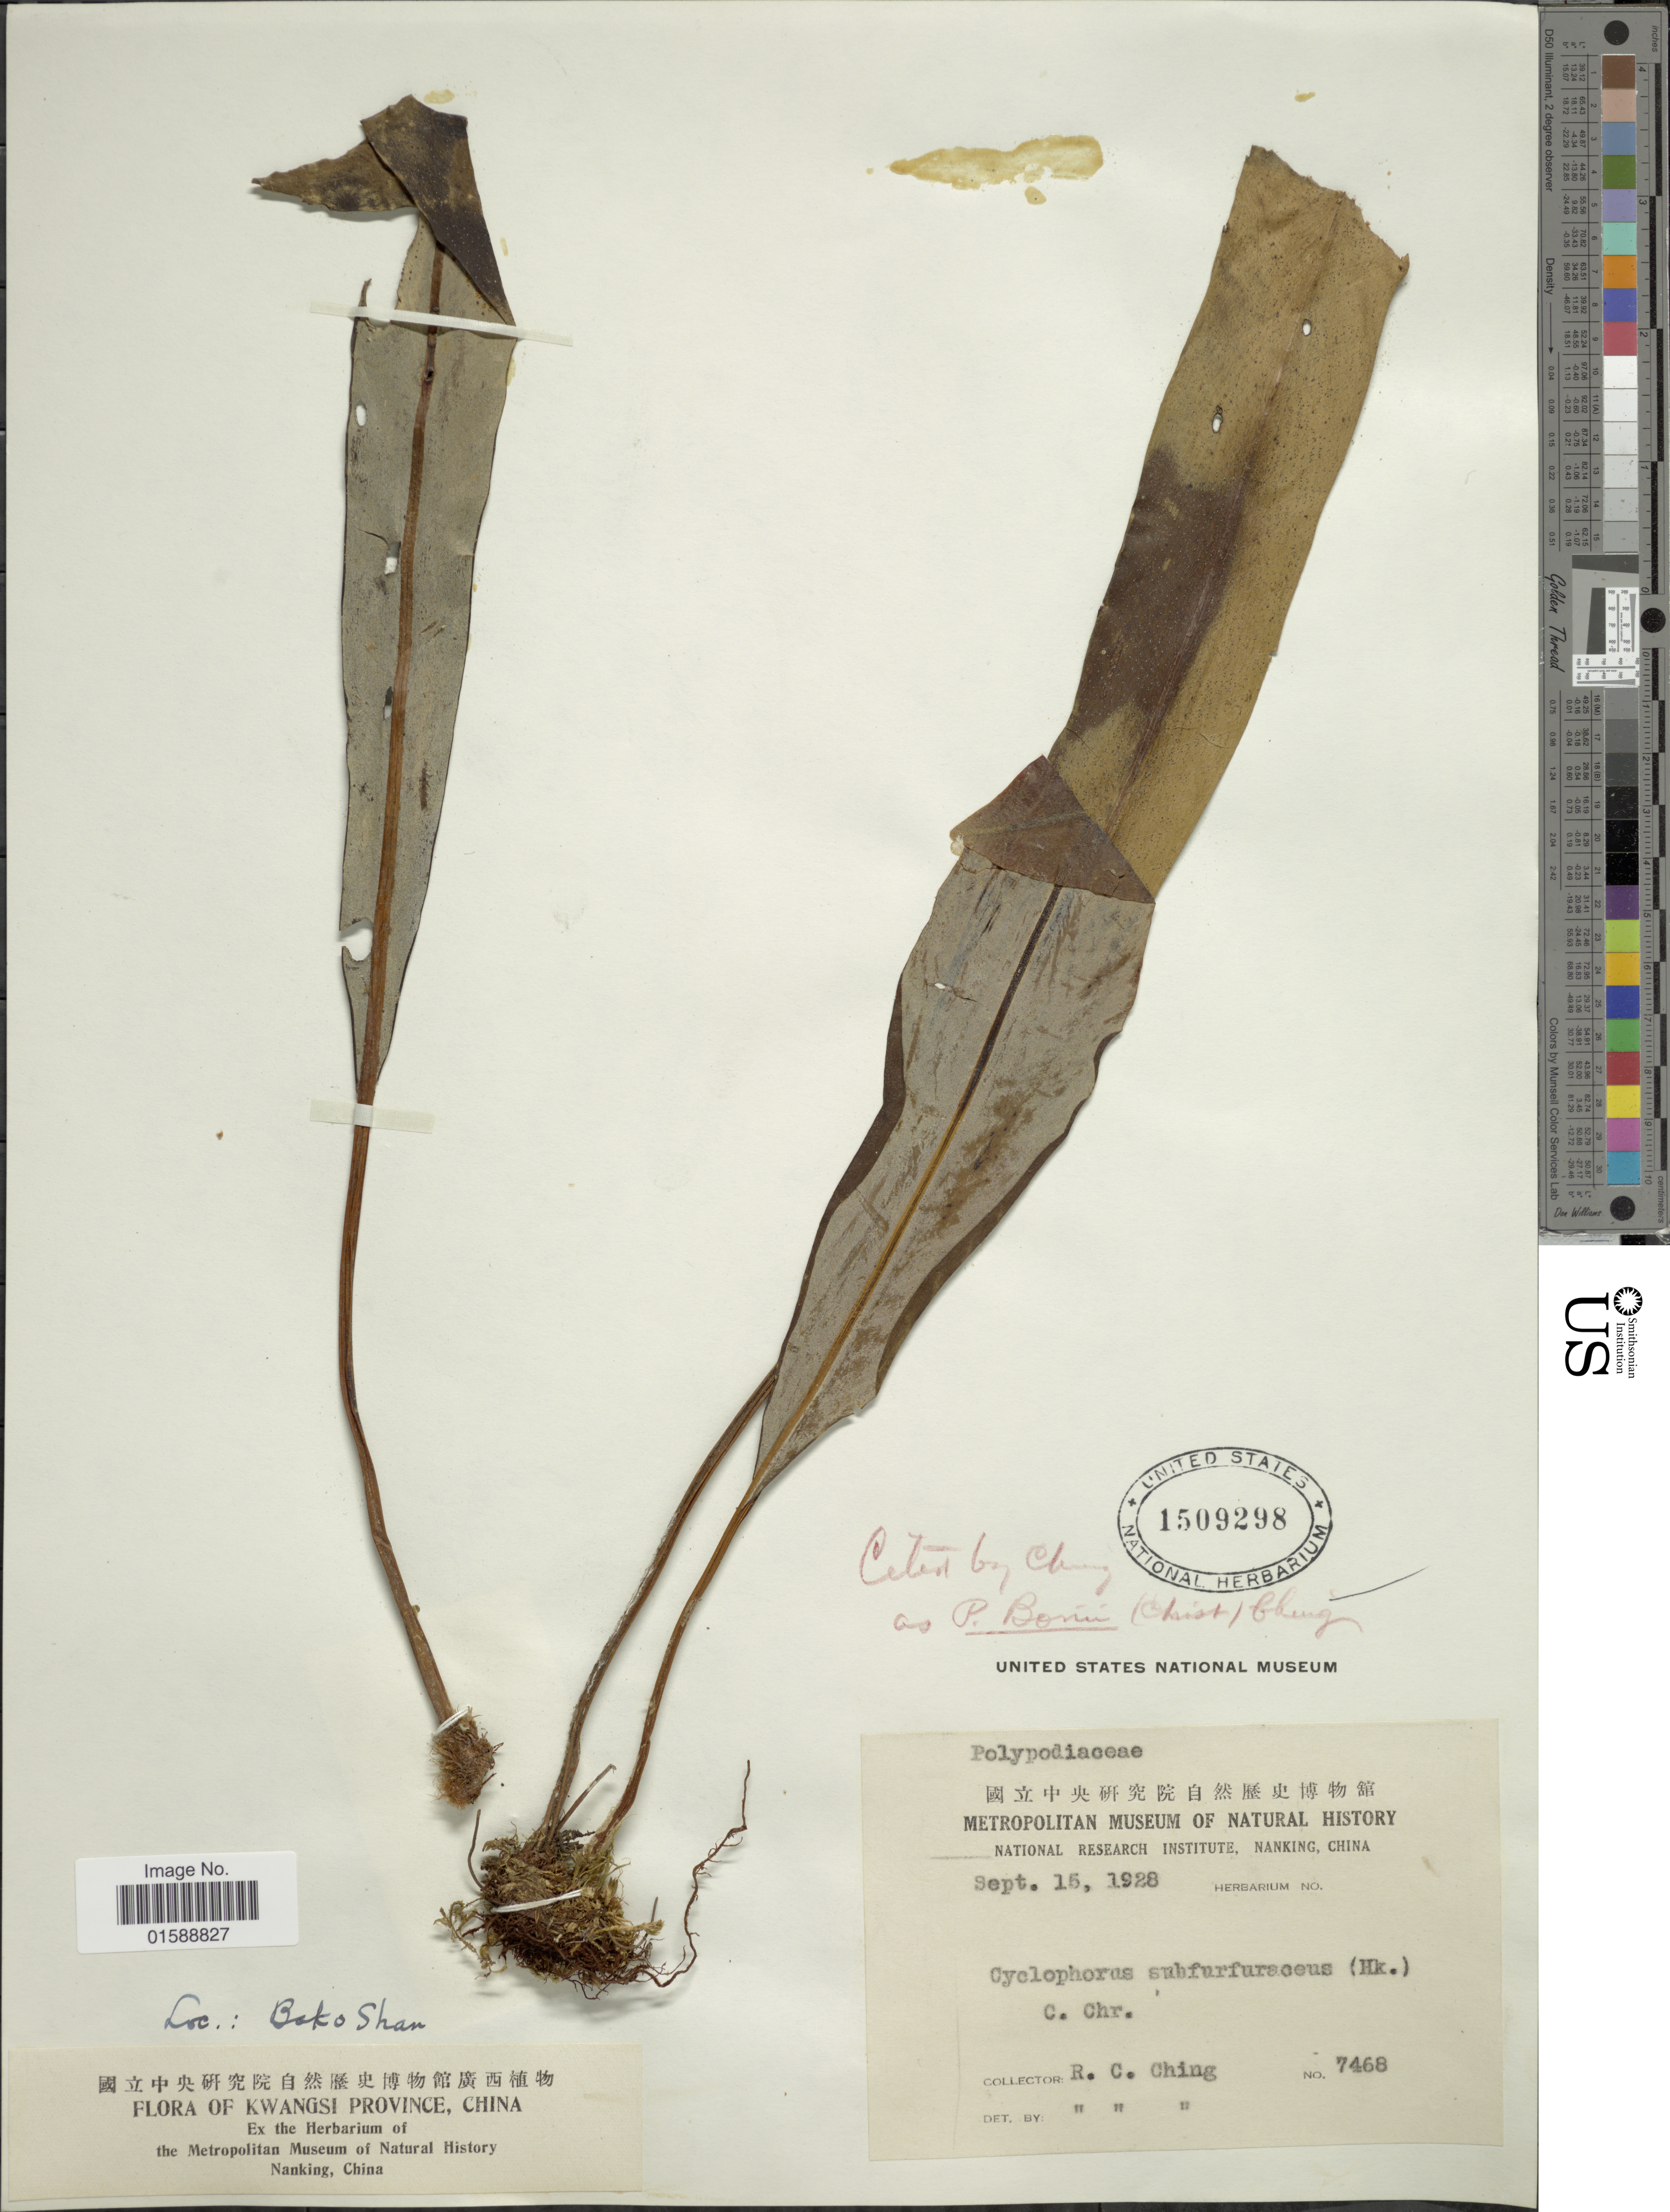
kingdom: Plantae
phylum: Tracheophyta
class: Polypodiopsida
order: Polypodiales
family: Polypodiaceae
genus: Pyrrosia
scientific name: Pyrrosia bonii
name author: (Christ) Ching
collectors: R. C. Ching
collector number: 7468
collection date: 1928-09-15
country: China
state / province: Guangxi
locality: Kwangsi Province.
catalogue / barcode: US 1509298